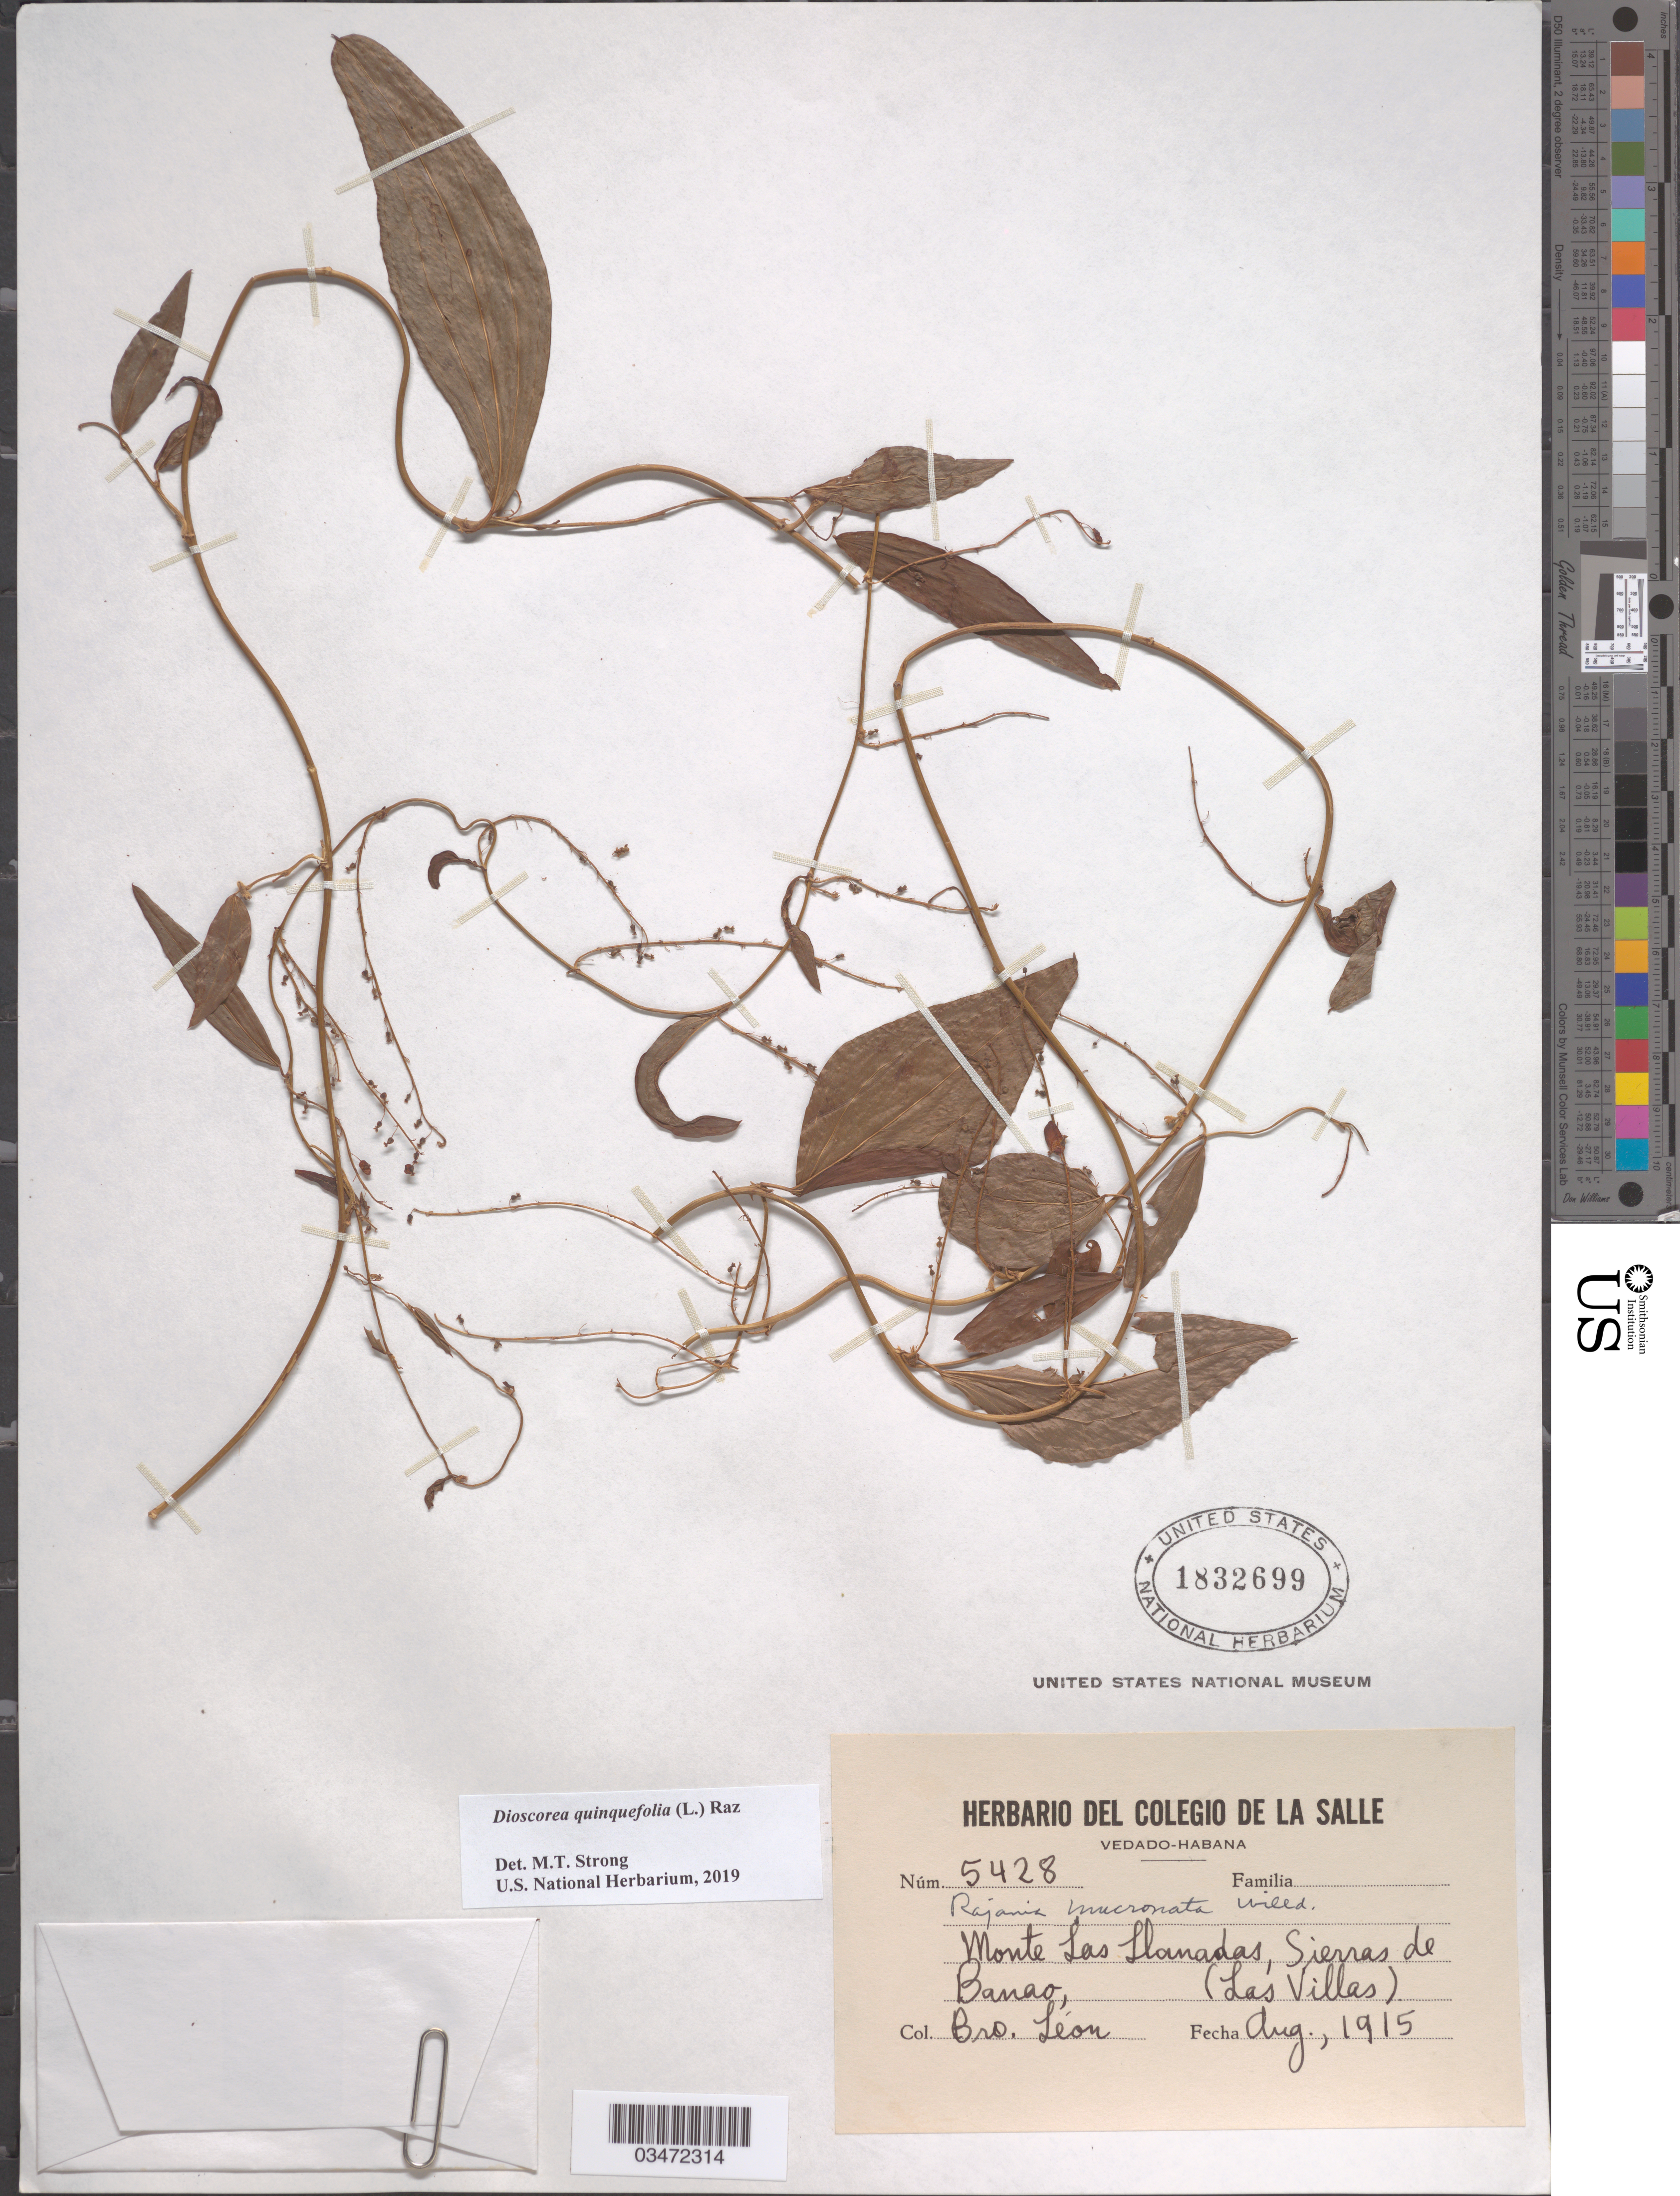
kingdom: Plantae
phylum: Tracheophyta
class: Liliopsida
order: Dioscoreales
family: Dioscoreaceae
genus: Dioscorea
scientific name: Dioscorea quinquefolia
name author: (L.) Raz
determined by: Strong, M. T., (US), Smithsonian Institution - National Museum of Natural History (UNITED STATES)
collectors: Bro. León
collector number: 5428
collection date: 1915-08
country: Cuba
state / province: Sancti Spíritus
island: Cuba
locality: Monte Las Llanadas, Sierras de Banao. Las Villas [Sancti Spíritus]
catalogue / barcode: US 1832699